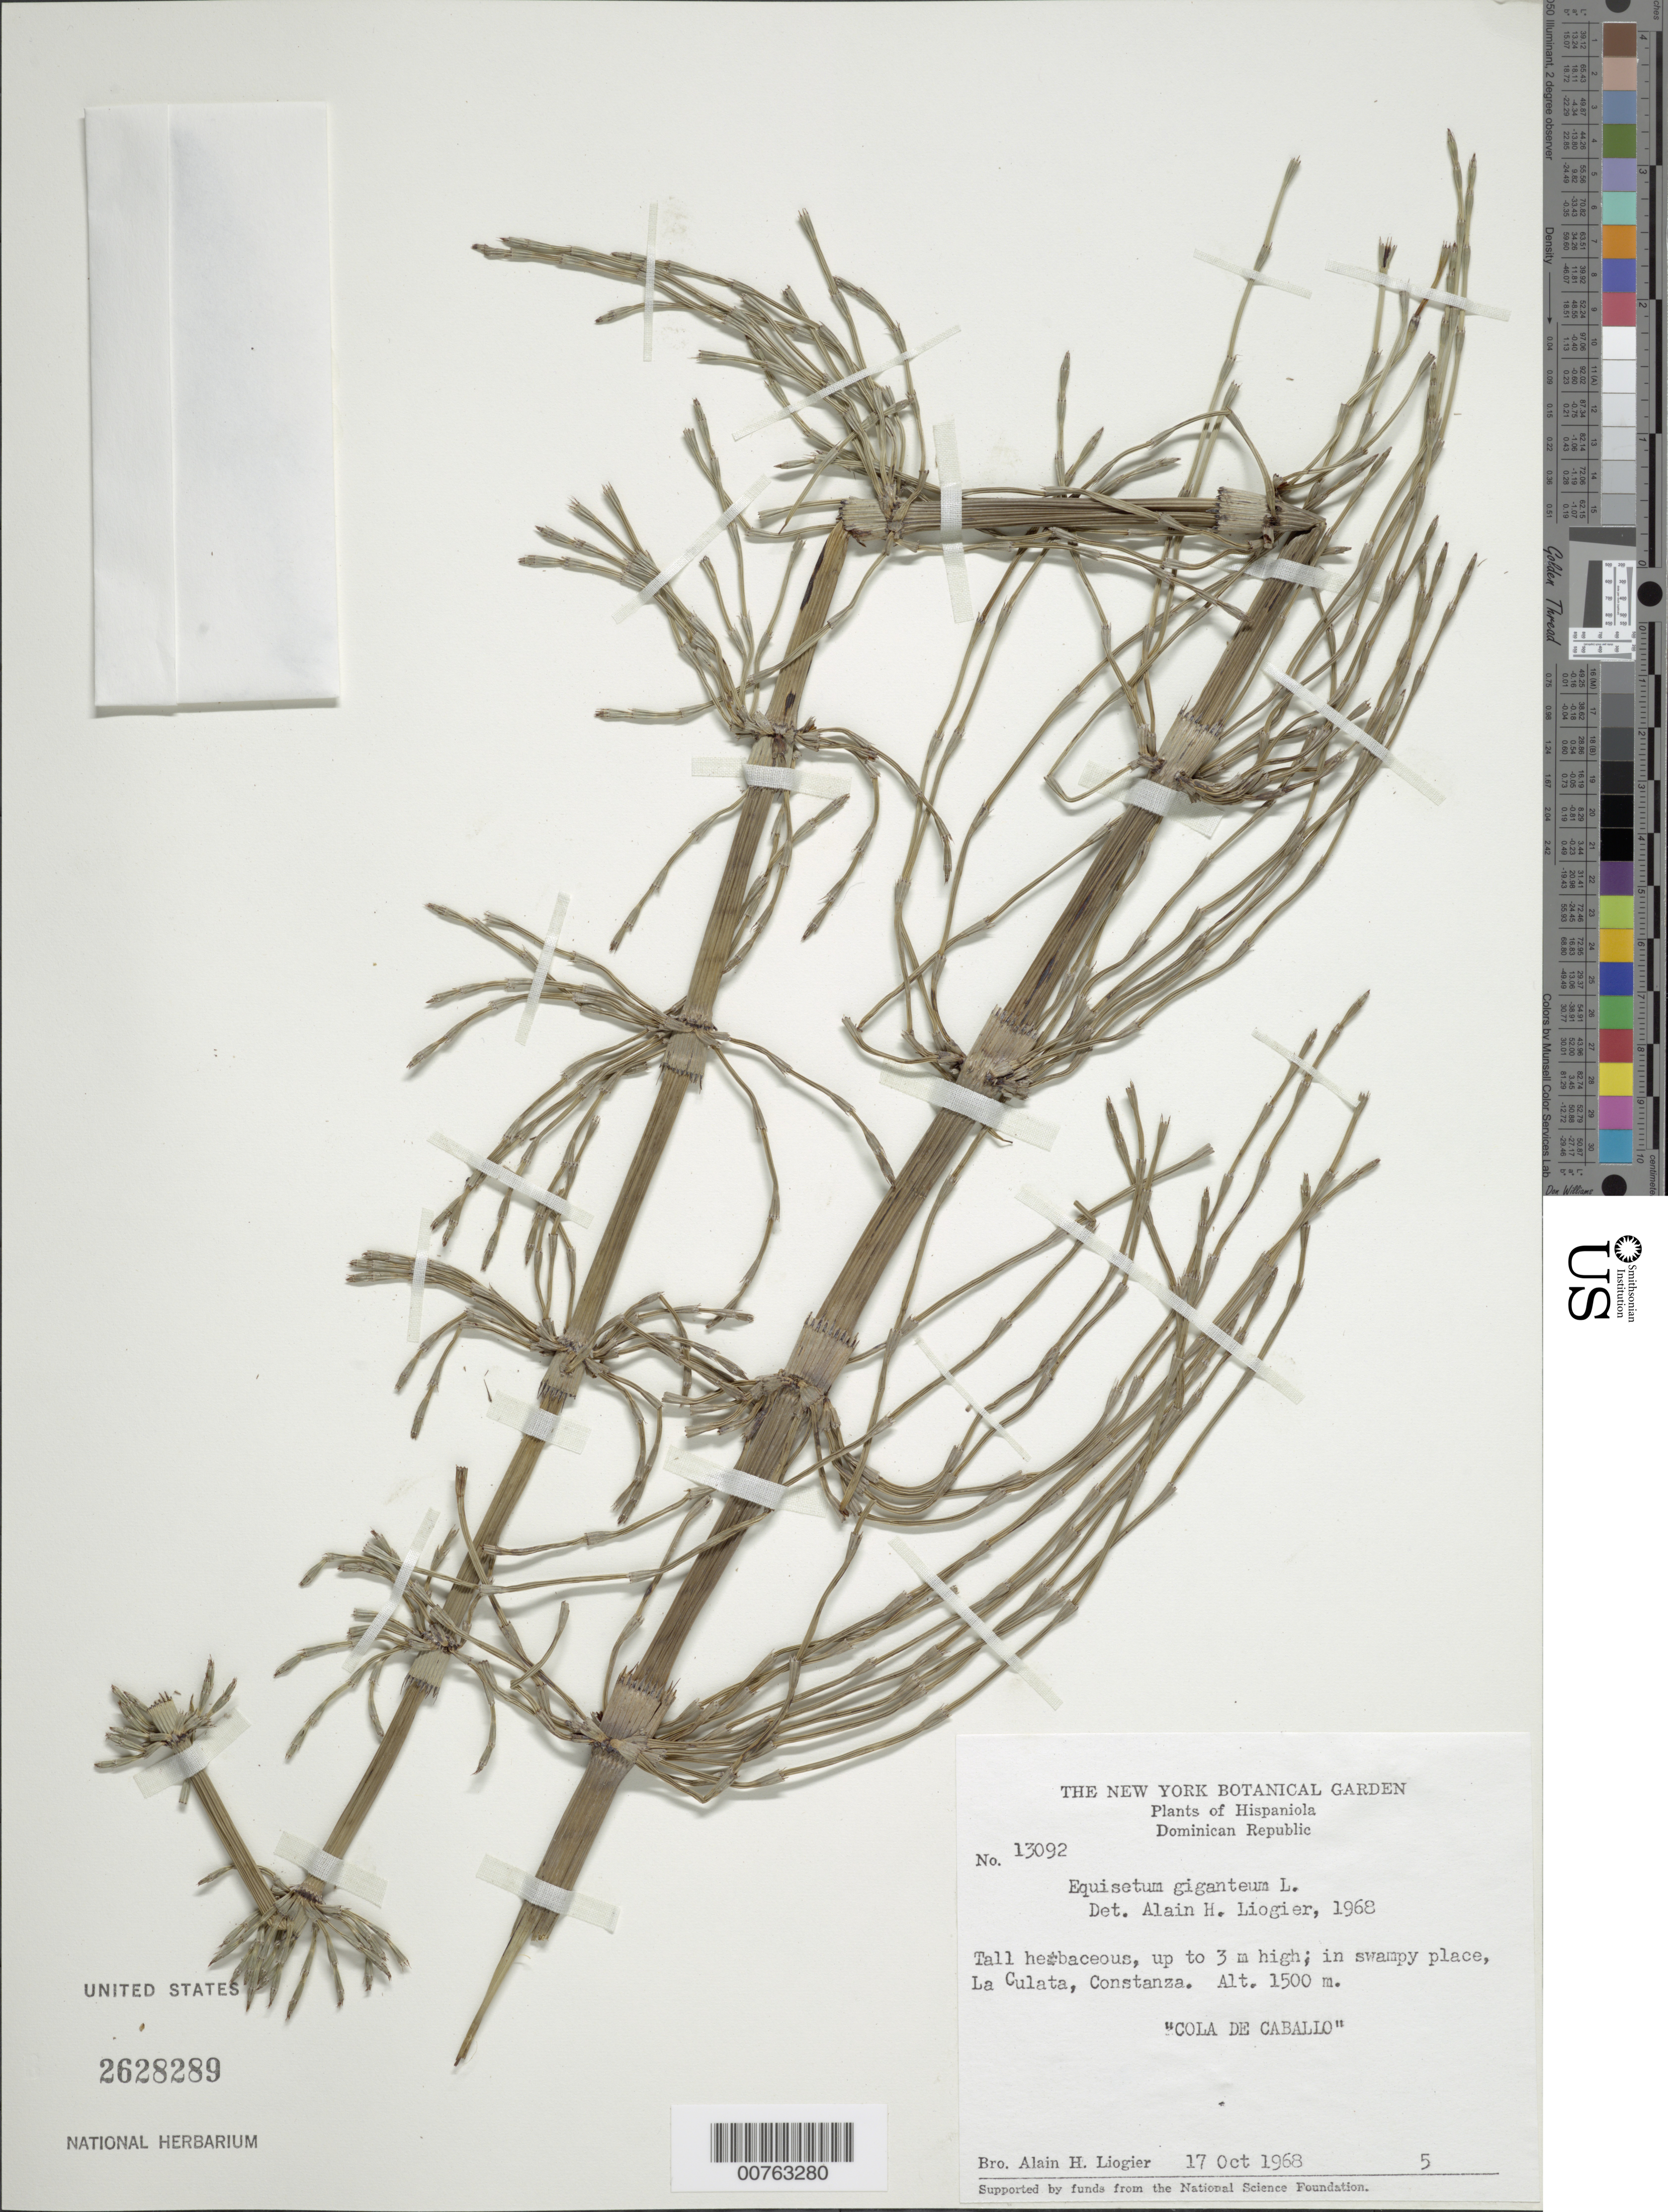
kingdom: Plantae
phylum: Tracheophyta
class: Polypodiopsida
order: Equisetales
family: Equisetaceae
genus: Equisetum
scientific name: Equisetum giganteum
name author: L.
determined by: Hauke, R. L.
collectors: A. H. Liogier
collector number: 13092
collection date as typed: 17 Oct 1968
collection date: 1968-10-17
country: Dominican Republic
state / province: La Vega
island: Hispaniola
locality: La Culata, Constanza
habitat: Swampy places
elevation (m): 1500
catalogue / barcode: US 2628289